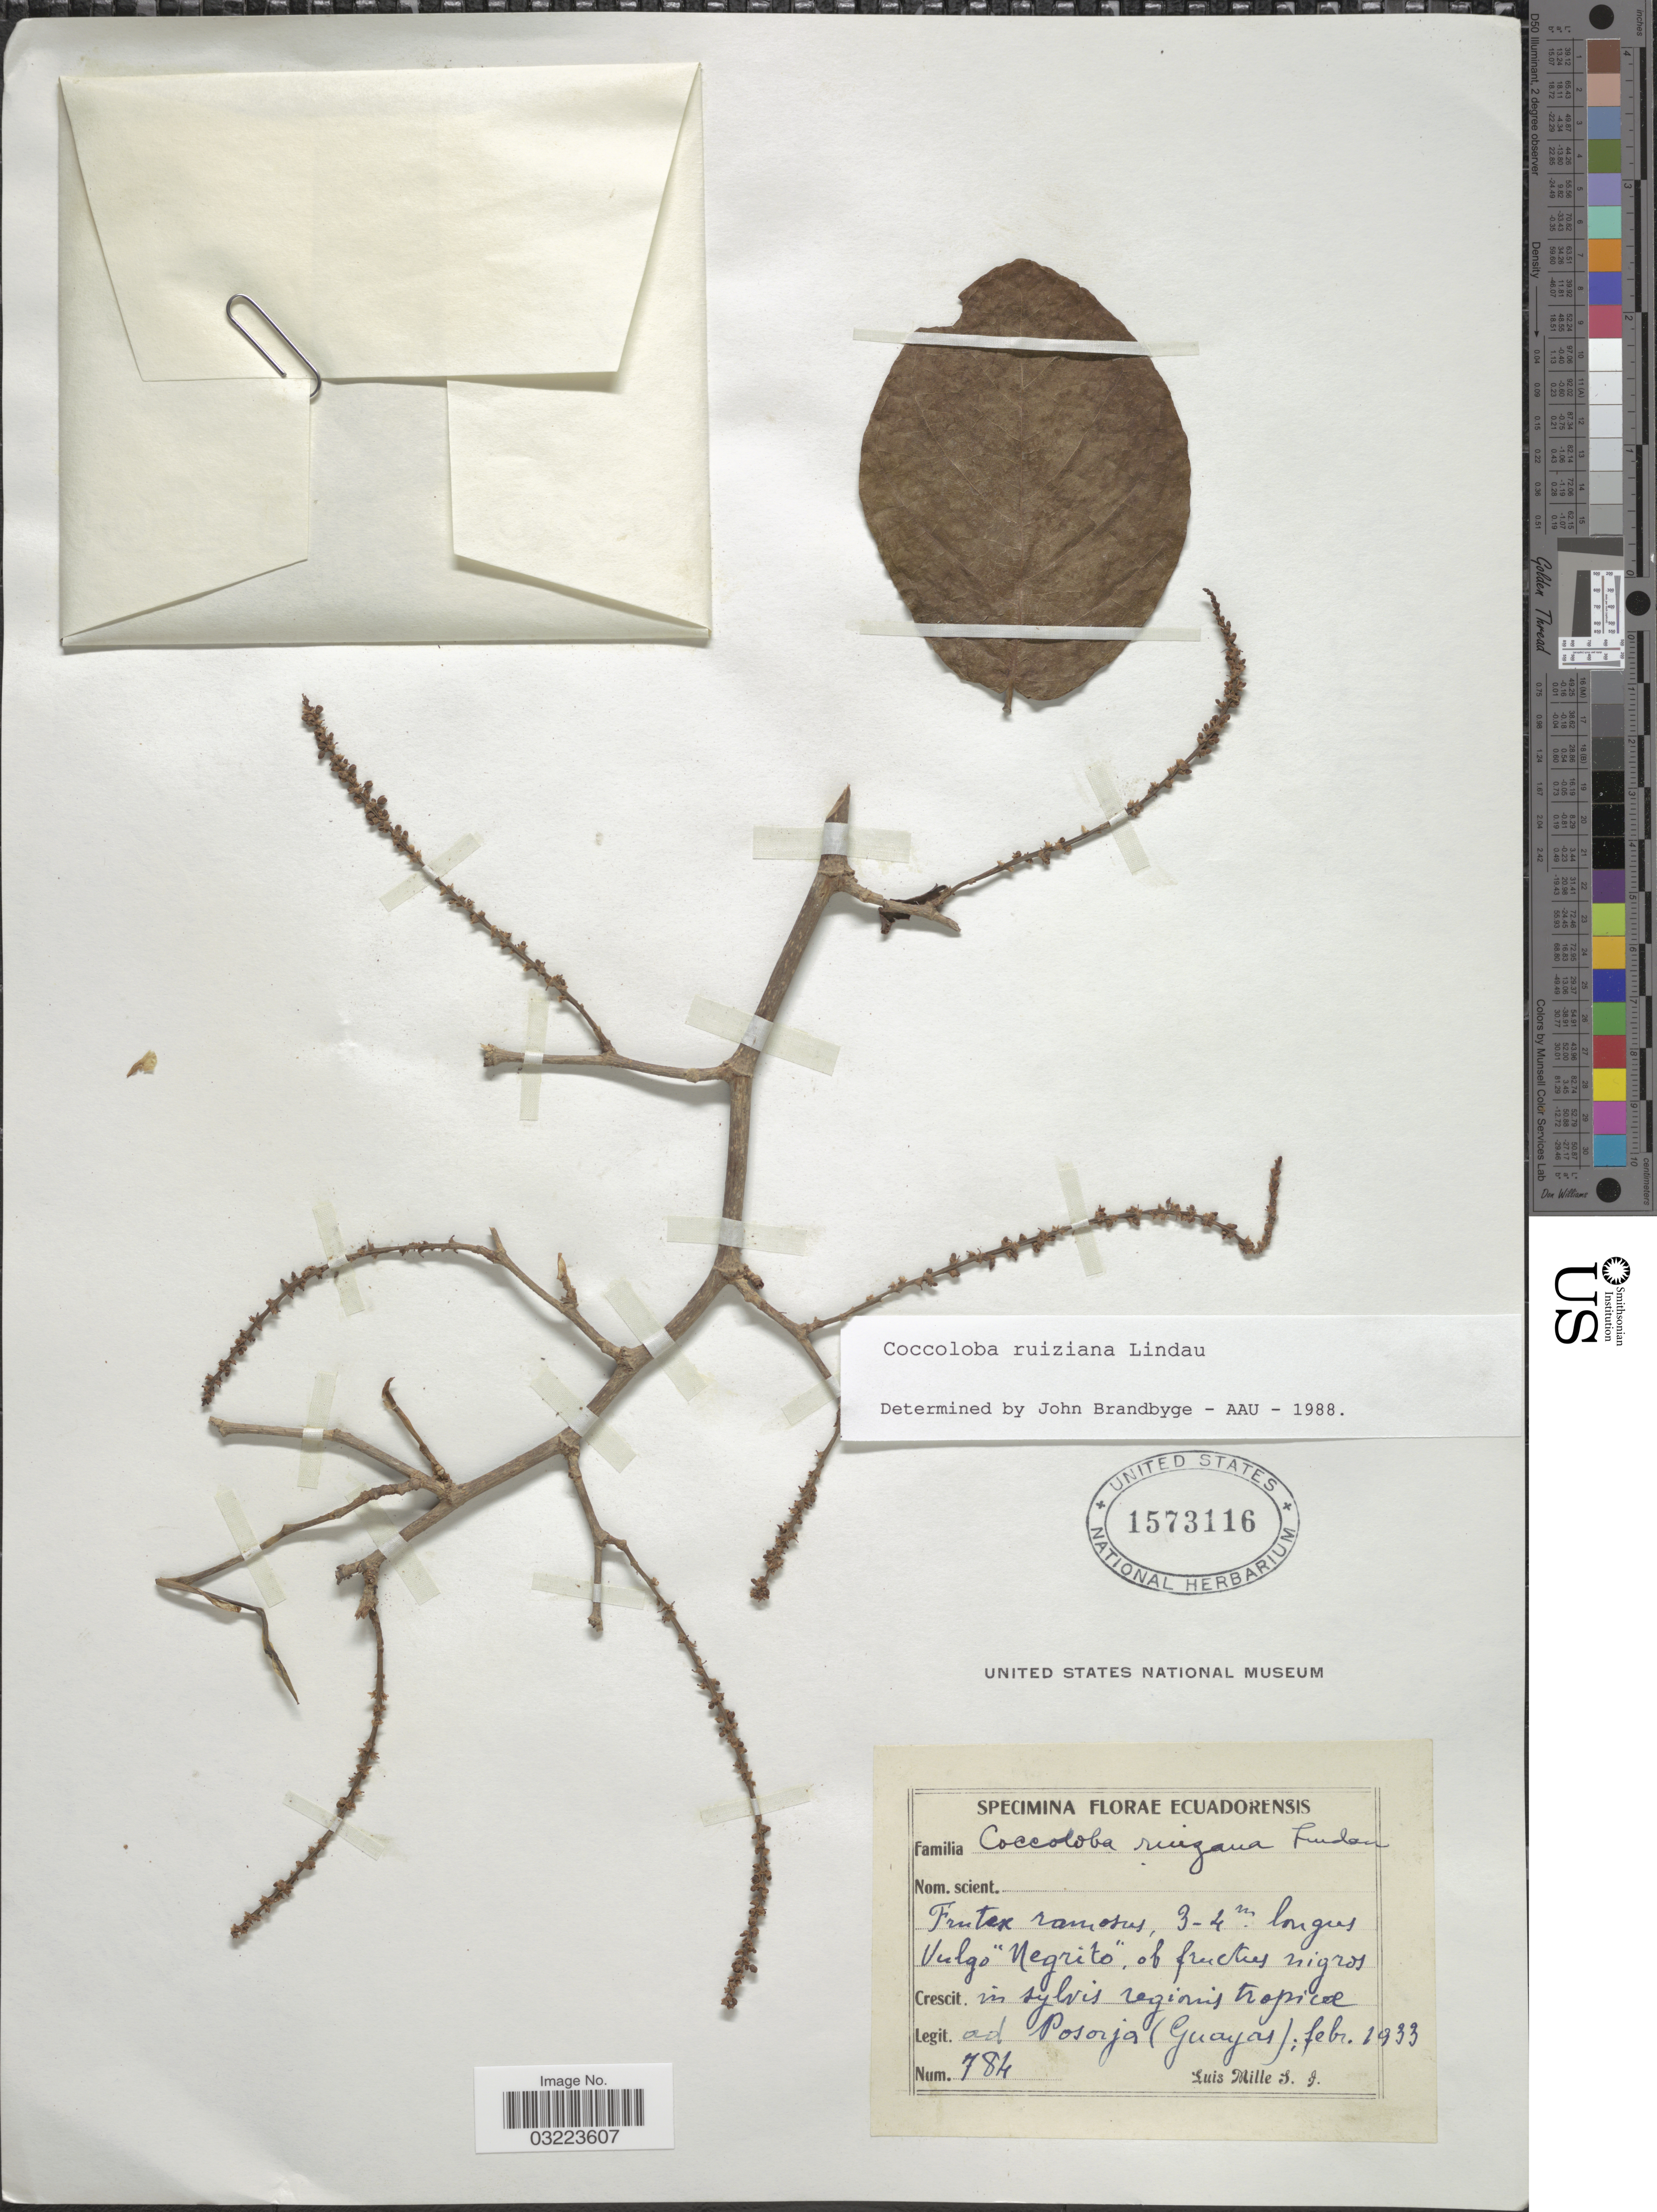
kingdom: Plantae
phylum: Tracheophyta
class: Magnoliopsida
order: Caryophyllales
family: Polygonaceae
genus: Coccoloba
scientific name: Coccoloba ruiziana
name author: Lindau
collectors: L. Mille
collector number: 784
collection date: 1933-02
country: Ecuador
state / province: Guayas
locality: In sylvis regionis tropical, ad Posorja.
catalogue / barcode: US 1573116